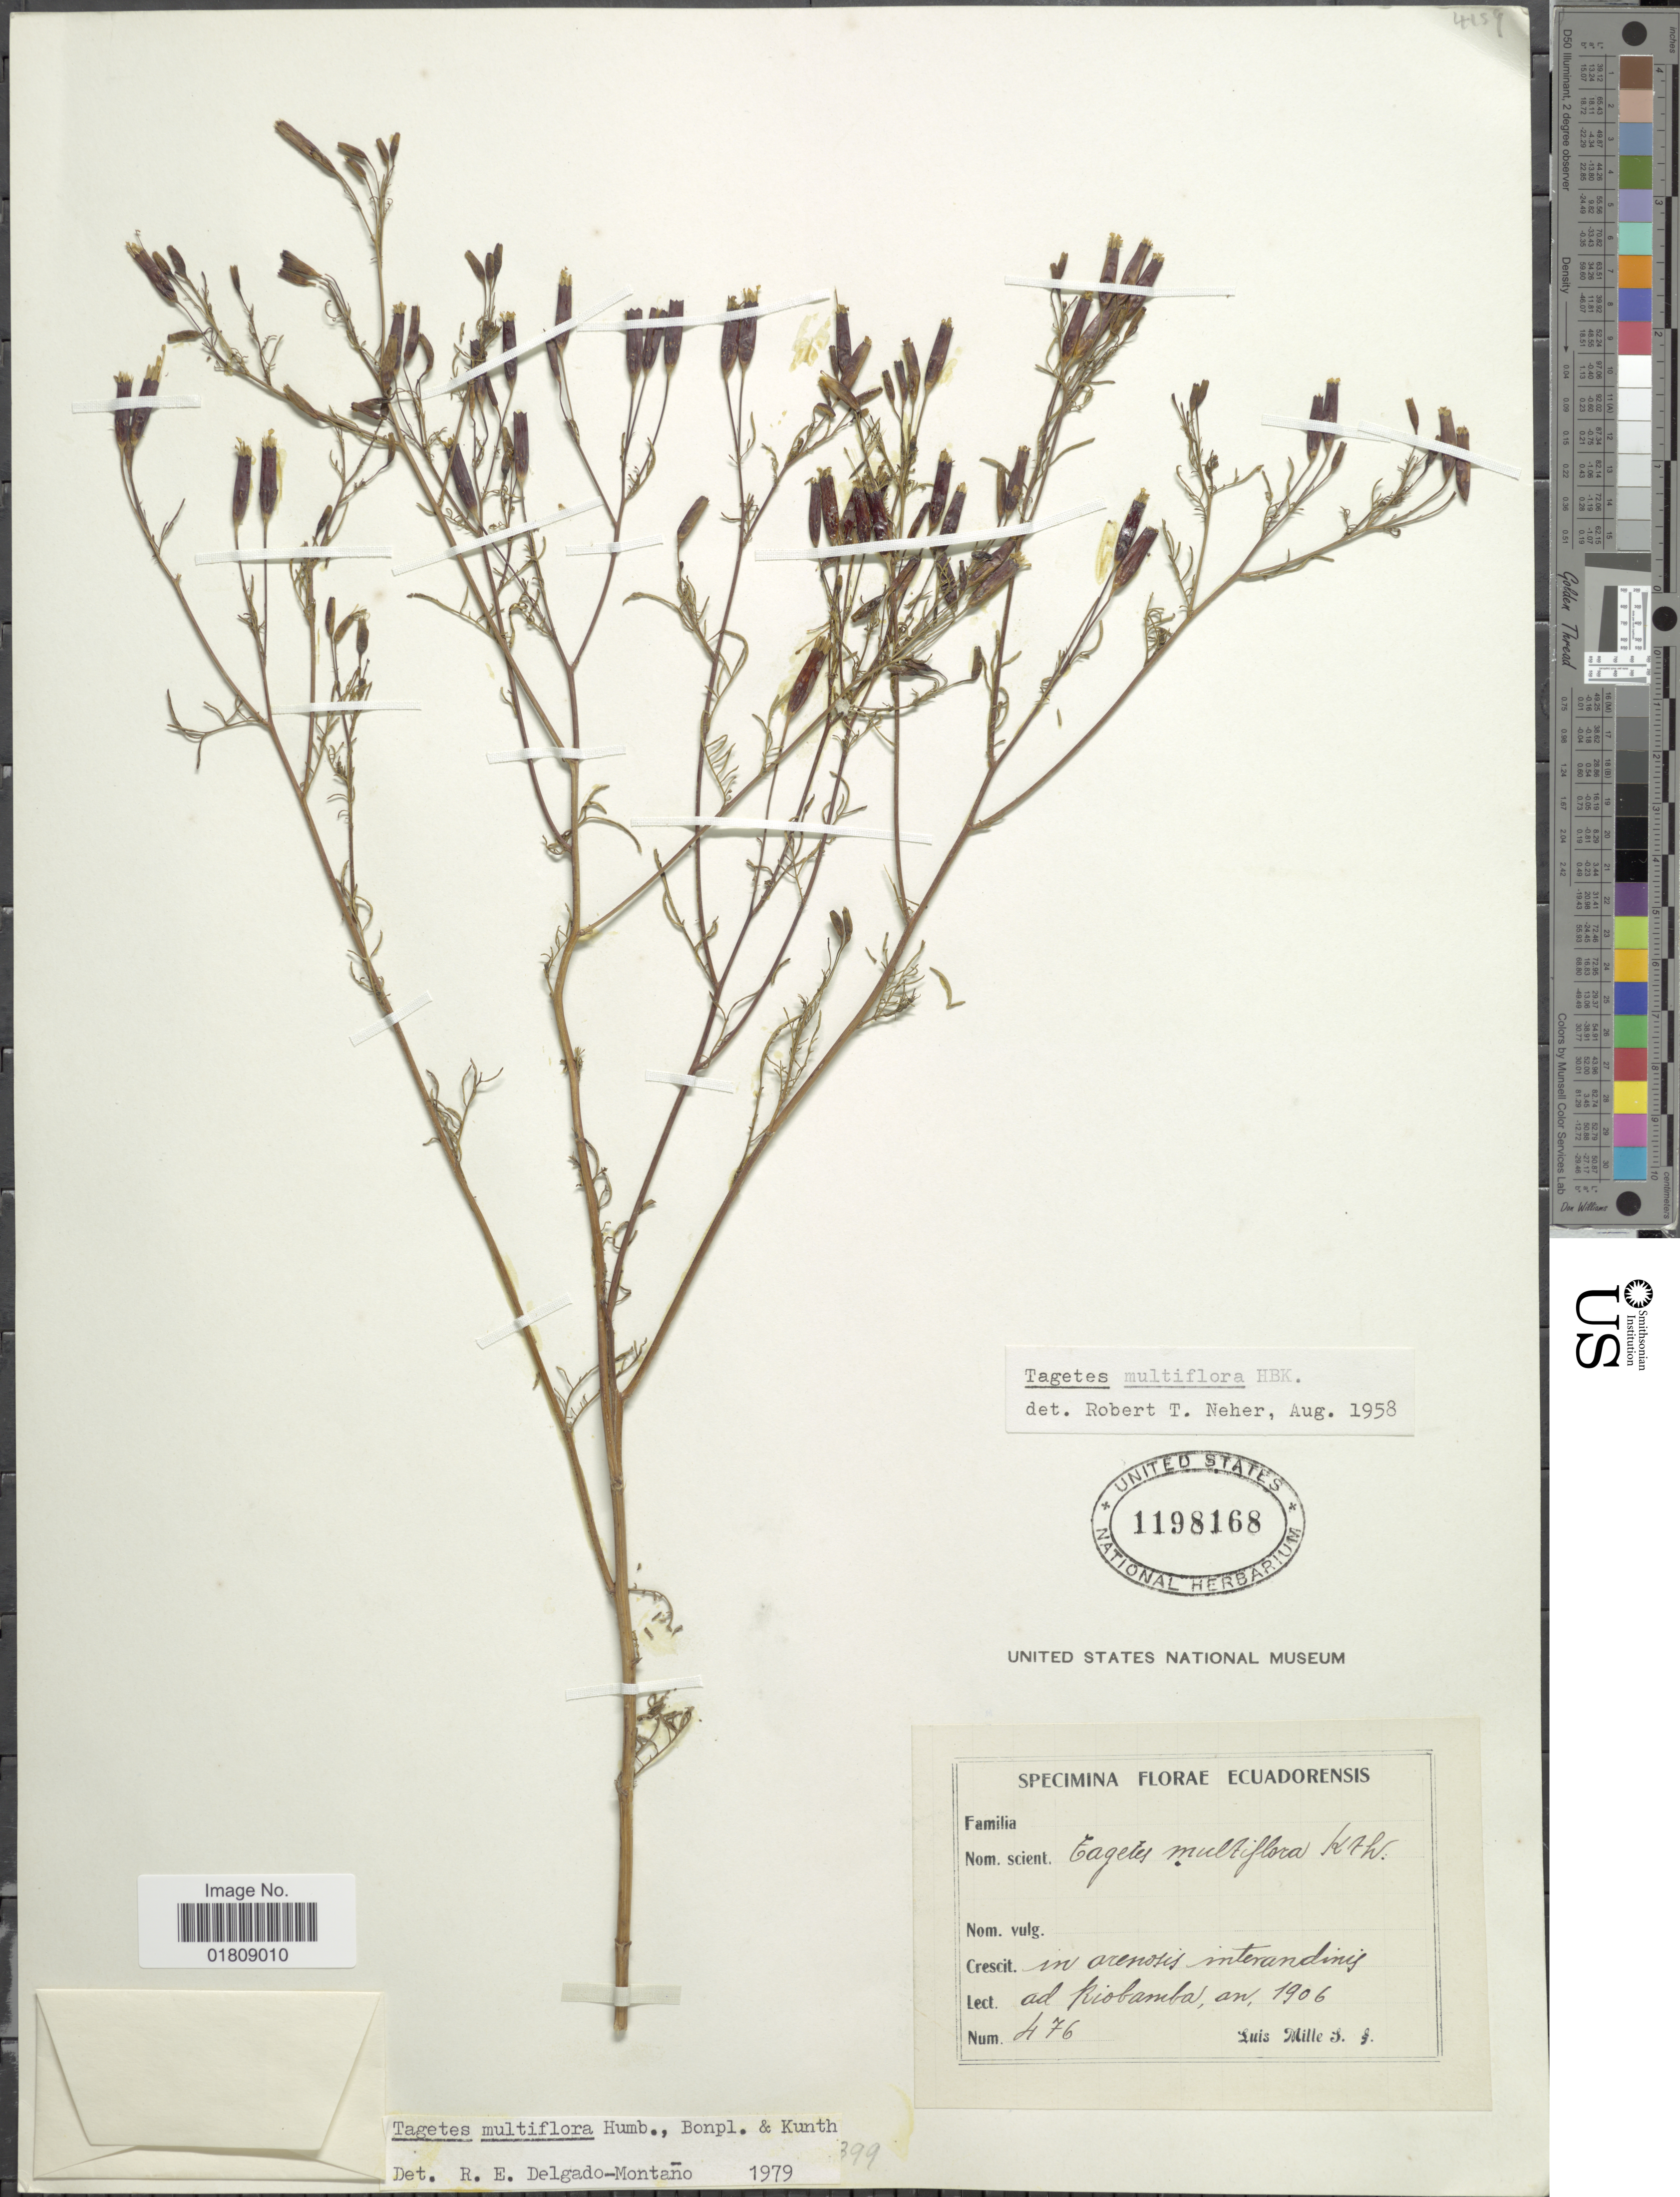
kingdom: Plantae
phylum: Tracheophyta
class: Magnoliopsida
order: Asterales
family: Asteraceae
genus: Tagetes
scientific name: Tagetes multiflora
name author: Kunth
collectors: L. Mille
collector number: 476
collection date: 1906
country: Ecuador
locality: Ad Riobamba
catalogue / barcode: US 1198168